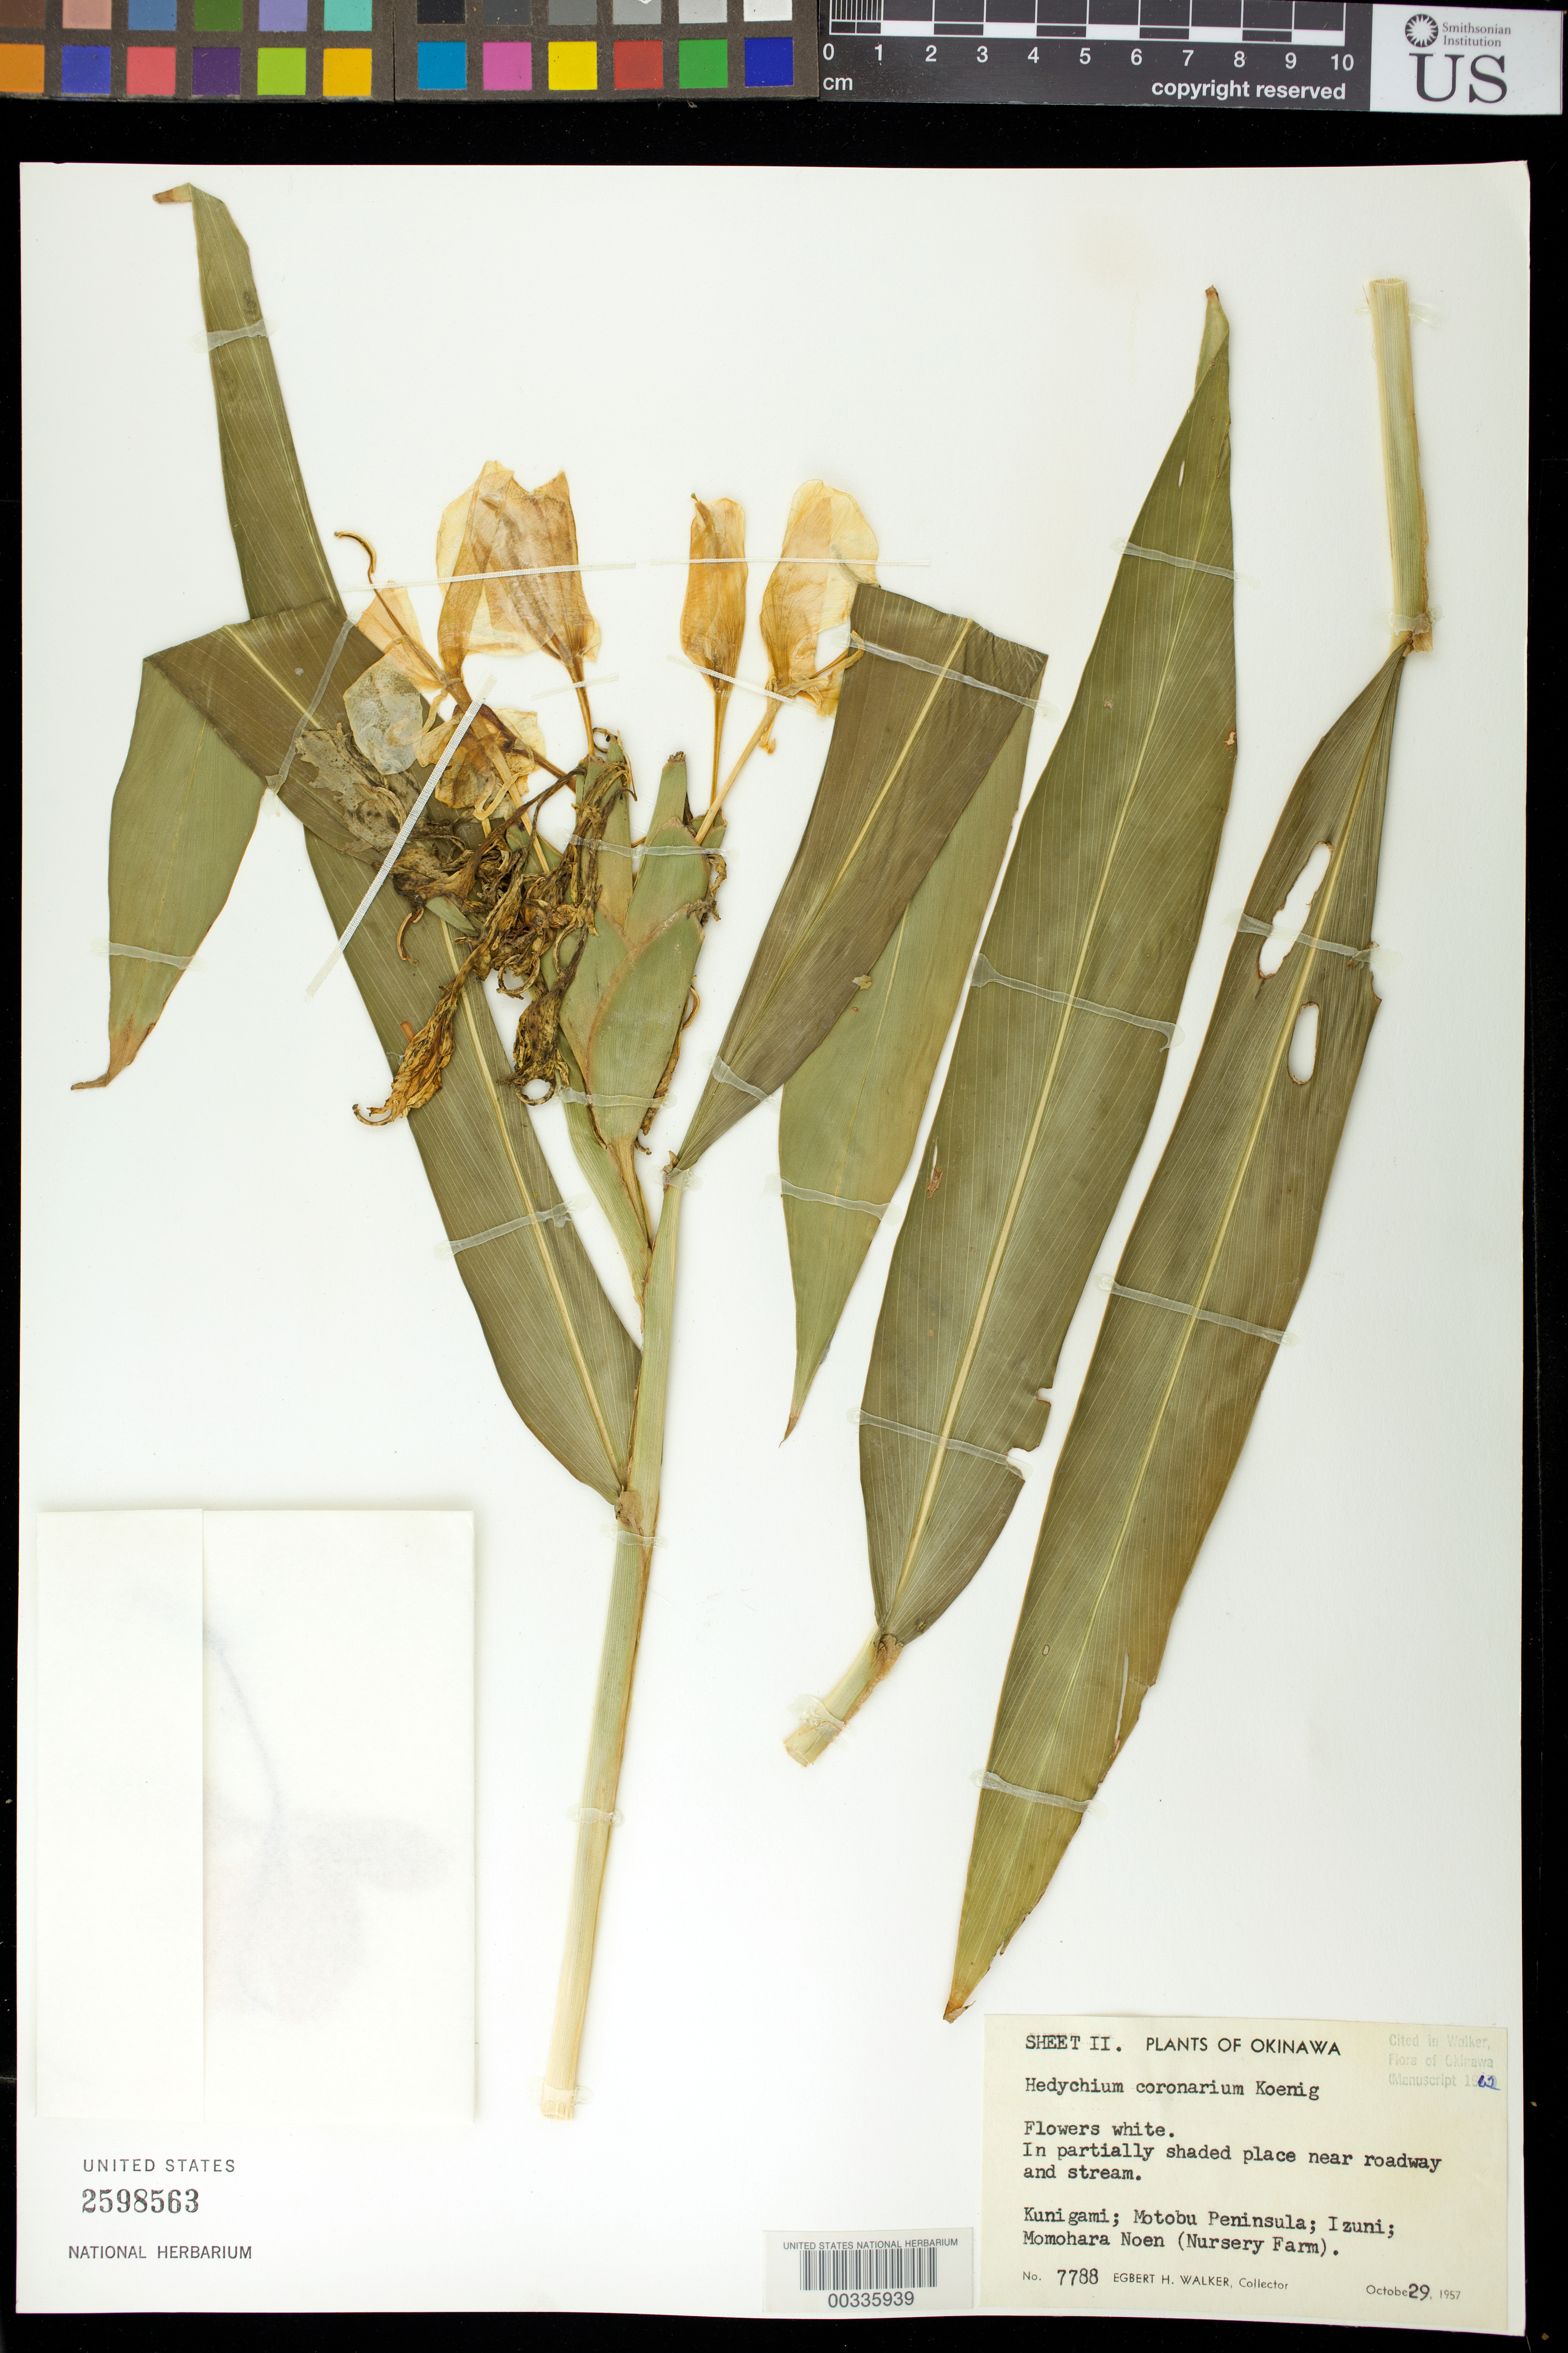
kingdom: Plantae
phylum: Tracheophyta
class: Liliopsida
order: Zingiberales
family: Zingiberaceae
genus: Hedychium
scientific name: Hedychium coronarium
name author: J. Koenig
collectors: E. H. Walker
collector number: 7788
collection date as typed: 29 Oct 1957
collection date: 1957-10-29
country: Japan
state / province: Okinawa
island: Ryukyu Is.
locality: Plants of okinawa, kunigami; motobu peninsula; izuni; momohara noen (nusery farm)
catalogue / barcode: US 2598563